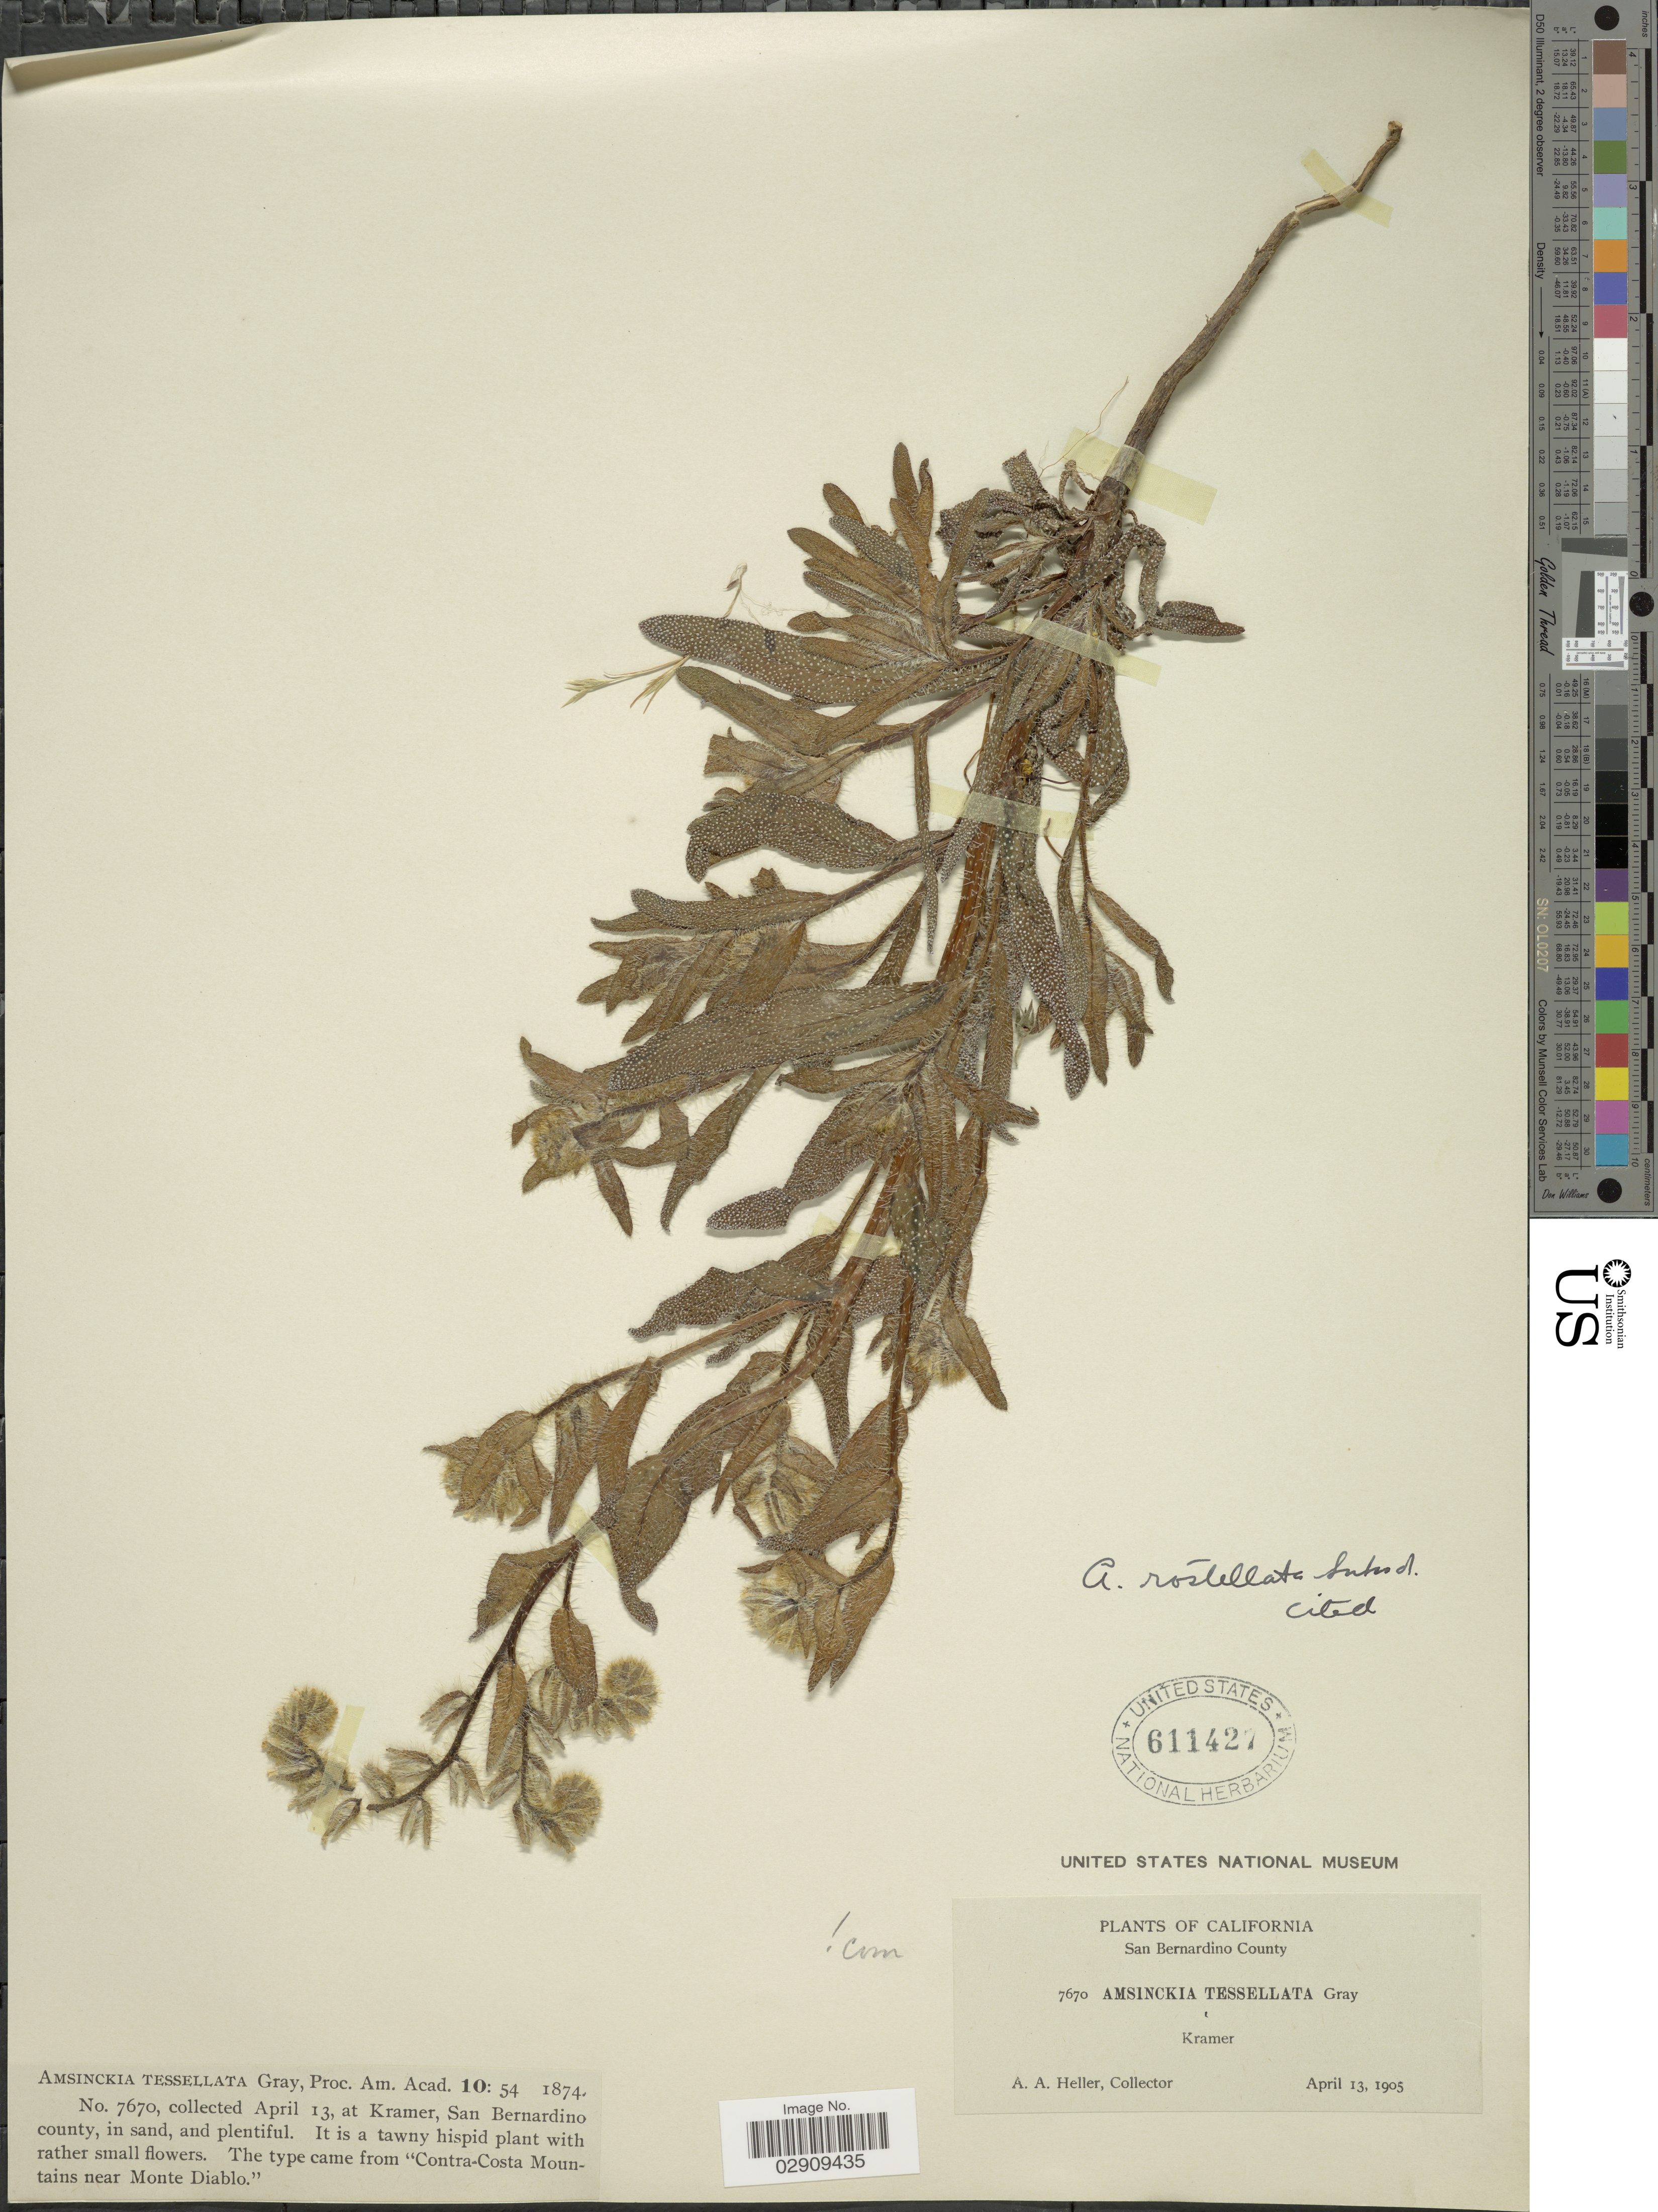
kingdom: Plantae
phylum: Tracheophyta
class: Magnoliopsida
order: Boraginales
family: Boraginaceae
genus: Amsinckia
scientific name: Amsinckia tessellata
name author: A. Gray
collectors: A. A. Heller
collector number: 7670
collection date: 1905-04-13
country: United States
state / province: California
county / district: San Bernardino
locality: San Bernardino County. Kramer.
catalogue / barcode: US 611427